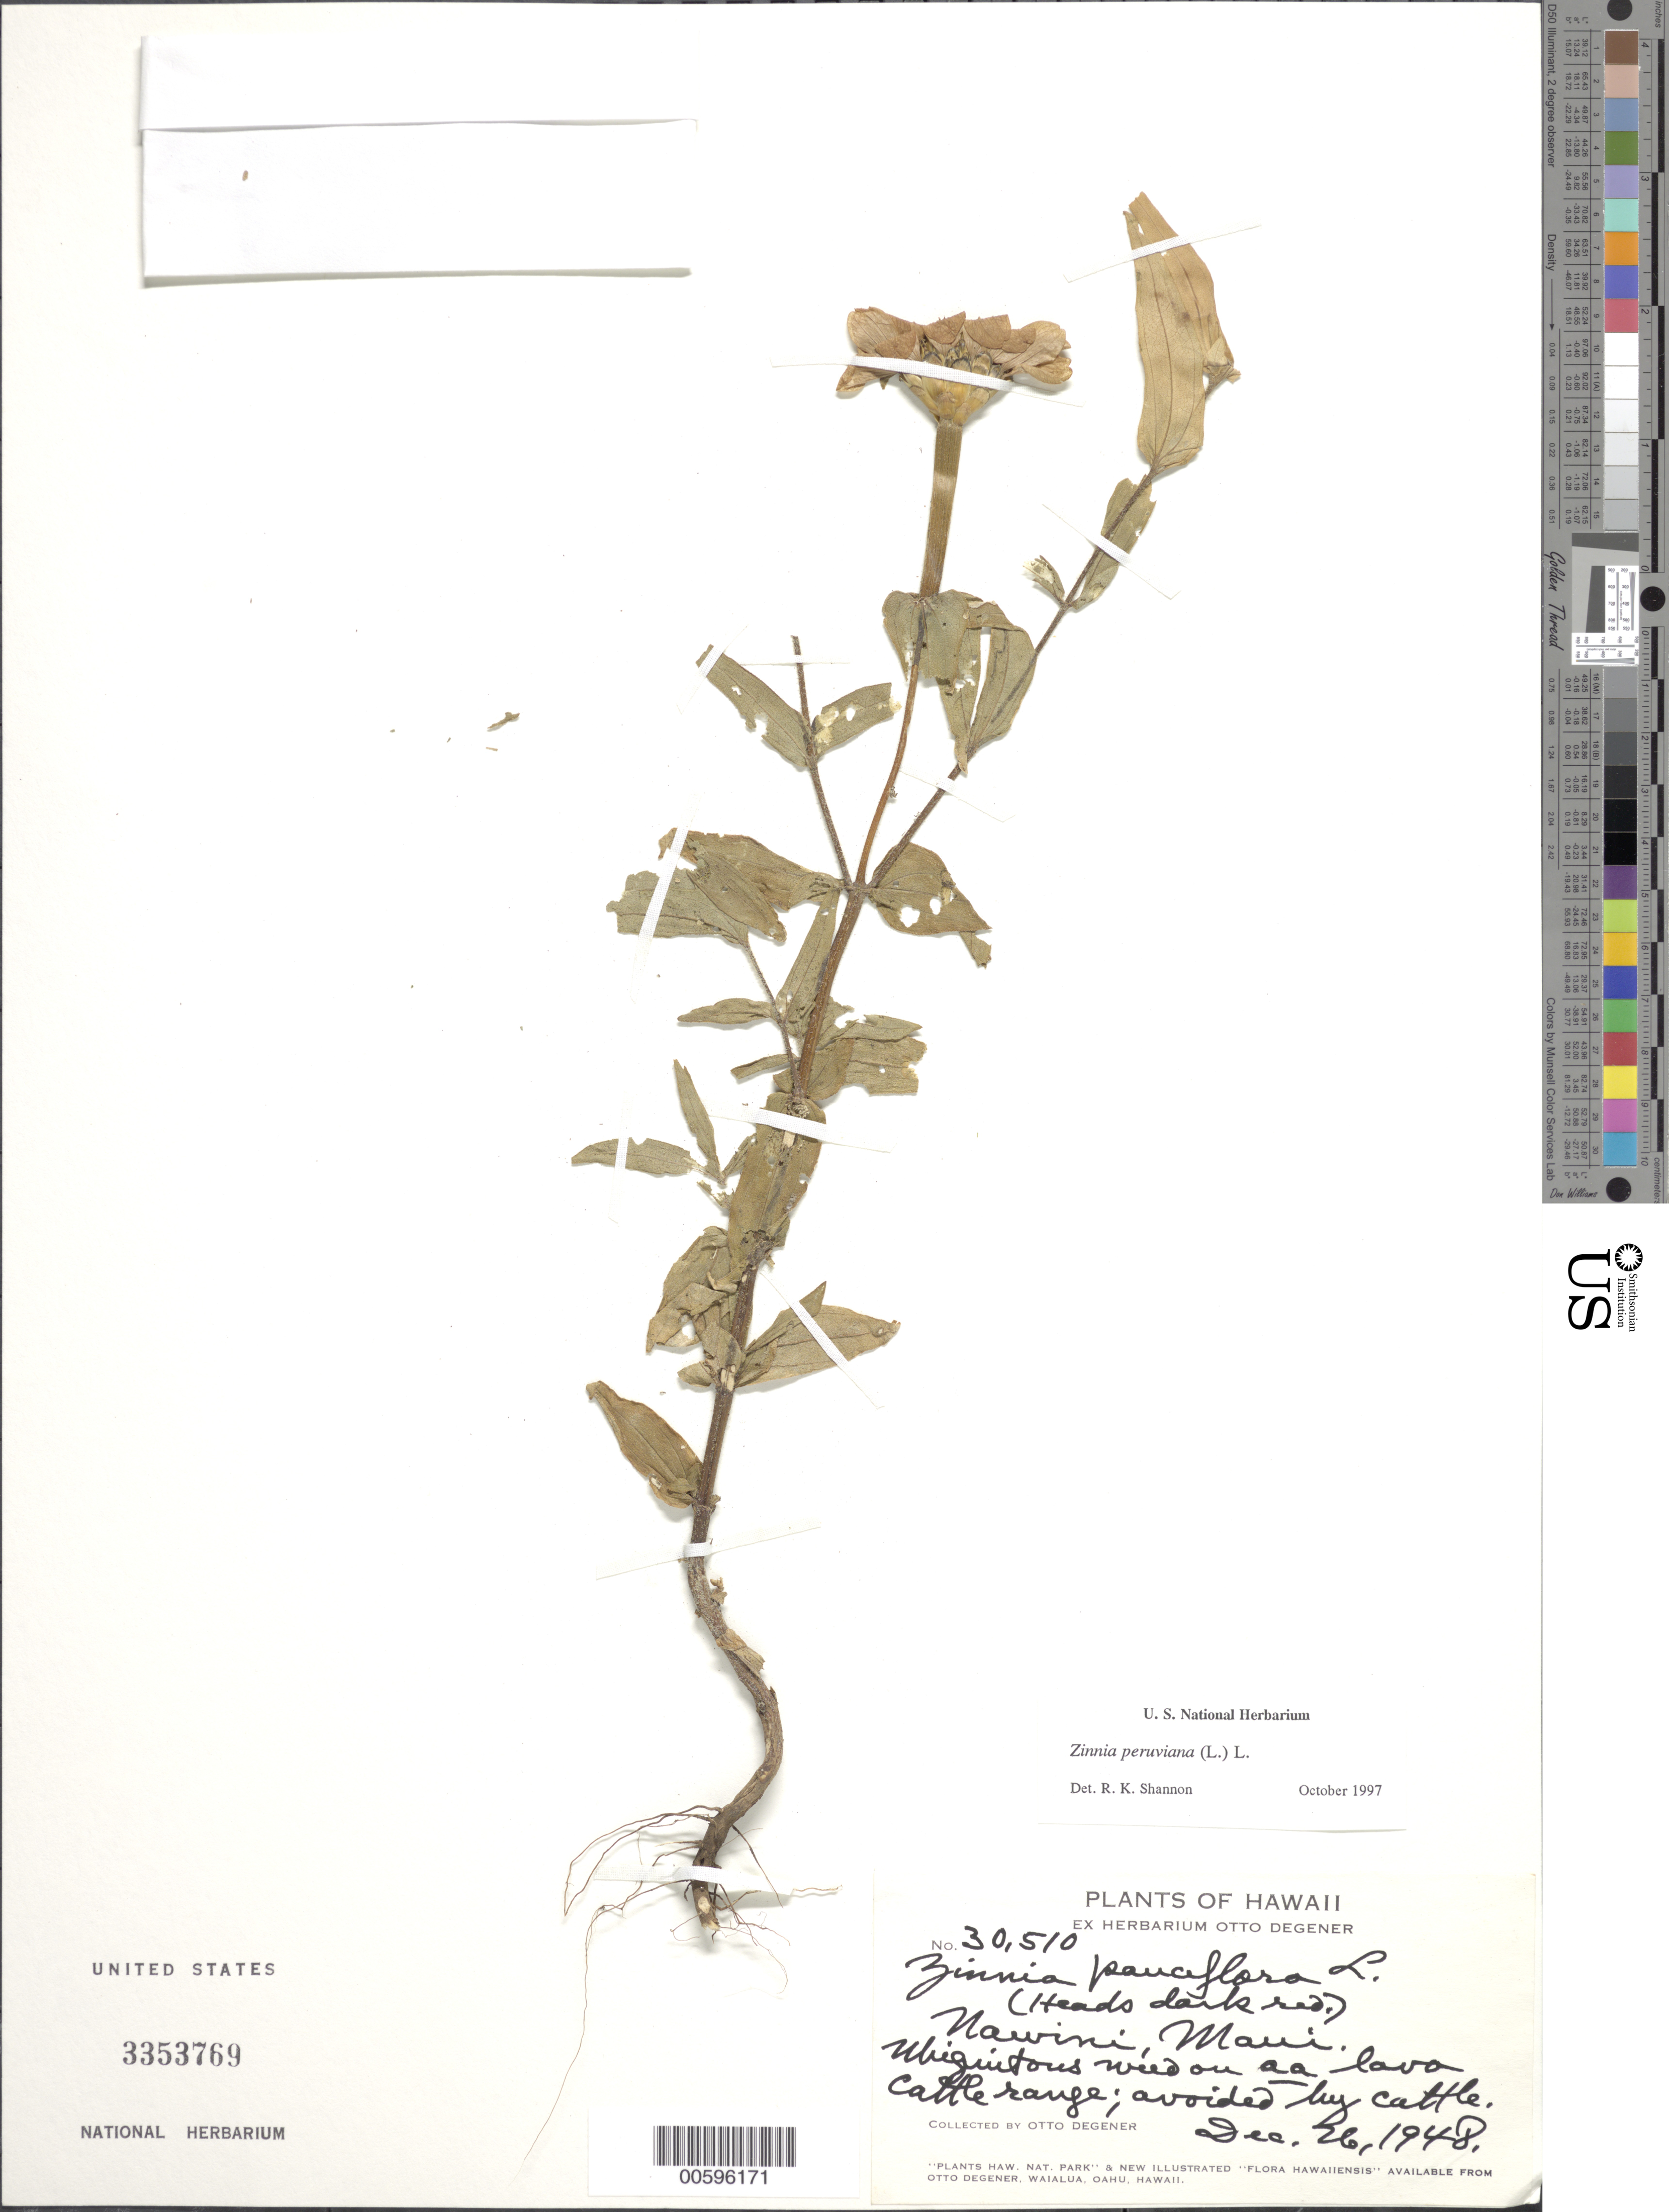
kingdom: Plantae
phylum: Tracheophyta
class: Magnoliopsida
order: Asterales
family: Asteraceae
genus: Zinnia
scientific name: Zinnia peruviana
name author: (L.) L.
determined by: Shannon, R. K., (UNITED STATES)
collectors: O. Degener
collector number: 30510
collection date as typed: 26 Dec 1948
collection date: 1948-12-26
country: United States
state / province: Hawaii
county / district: Maui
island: Maui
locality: Nawini.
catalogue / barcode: US 3353769